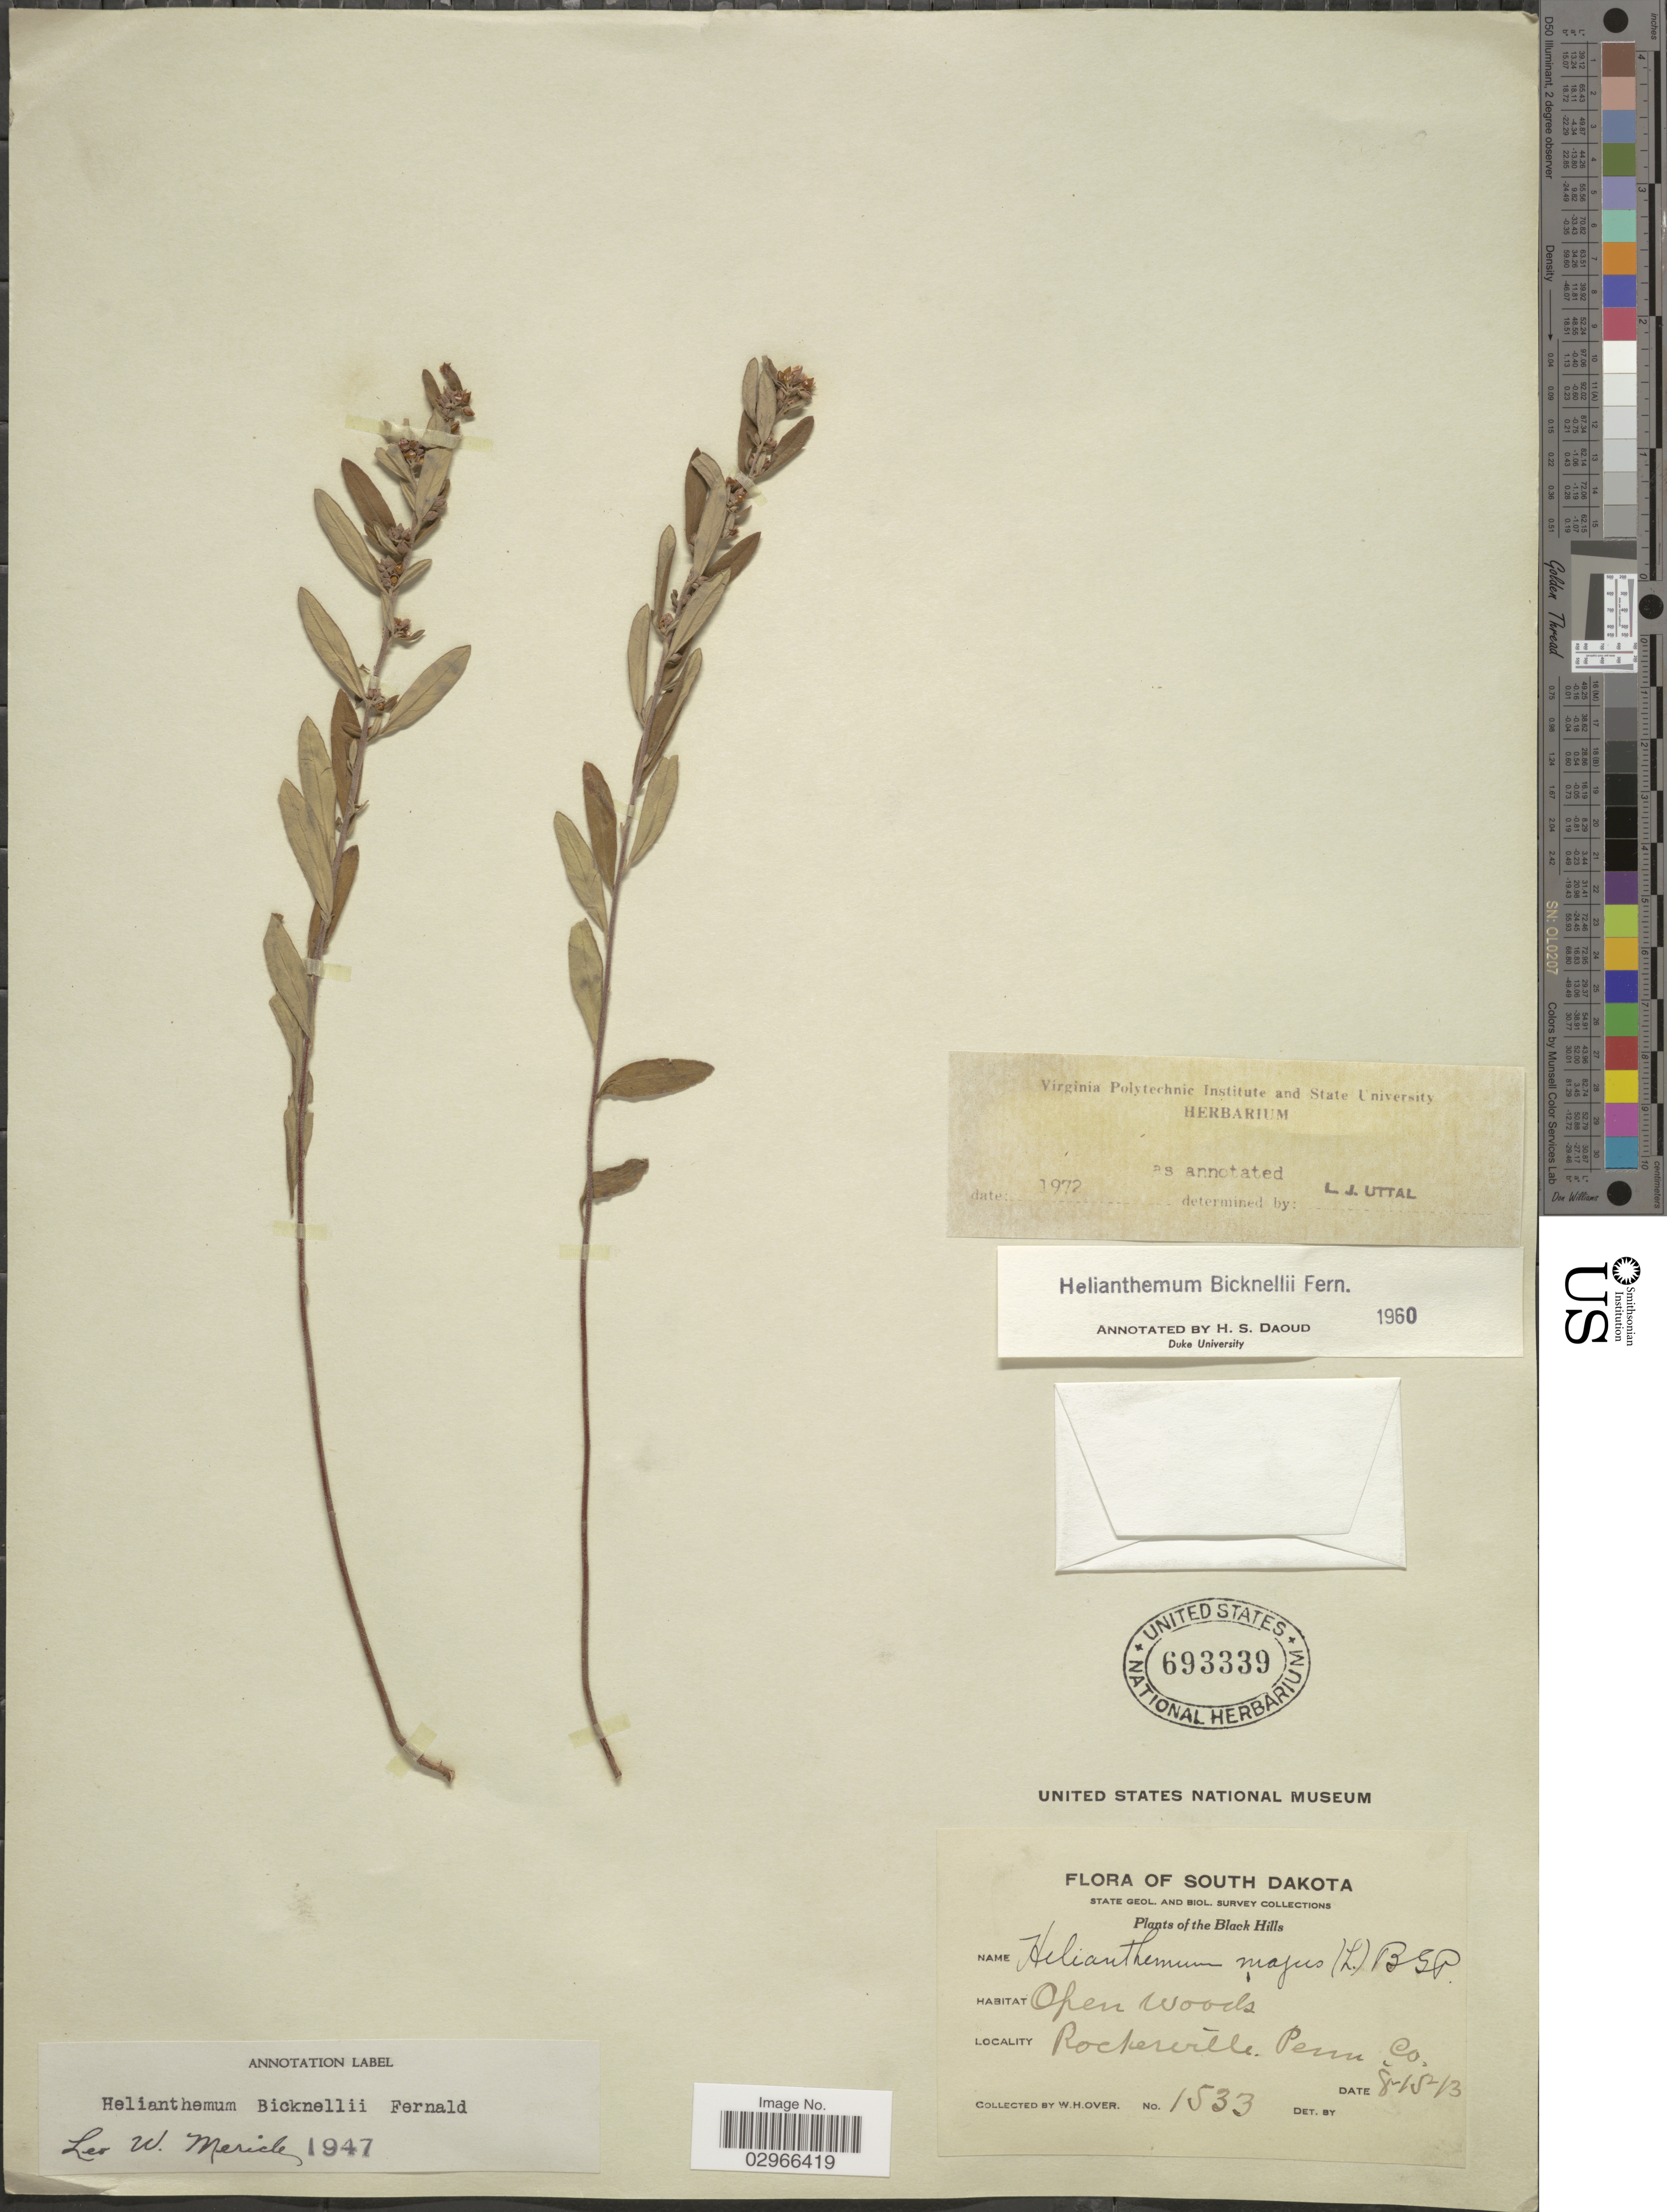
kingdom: Plantae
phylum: Tracheophyta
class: Magnoliopsida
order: Malvales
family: Cistaceae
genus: Helianthemum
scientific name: Helianthemum bicknellii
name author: Fernald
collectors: W. Over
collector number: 1533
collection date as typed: Transcribed d/m/y: 15/8/13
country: United States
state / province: South Dakota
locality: Black Hills. Rockerville. Penn. Co.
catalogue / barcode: US 693339